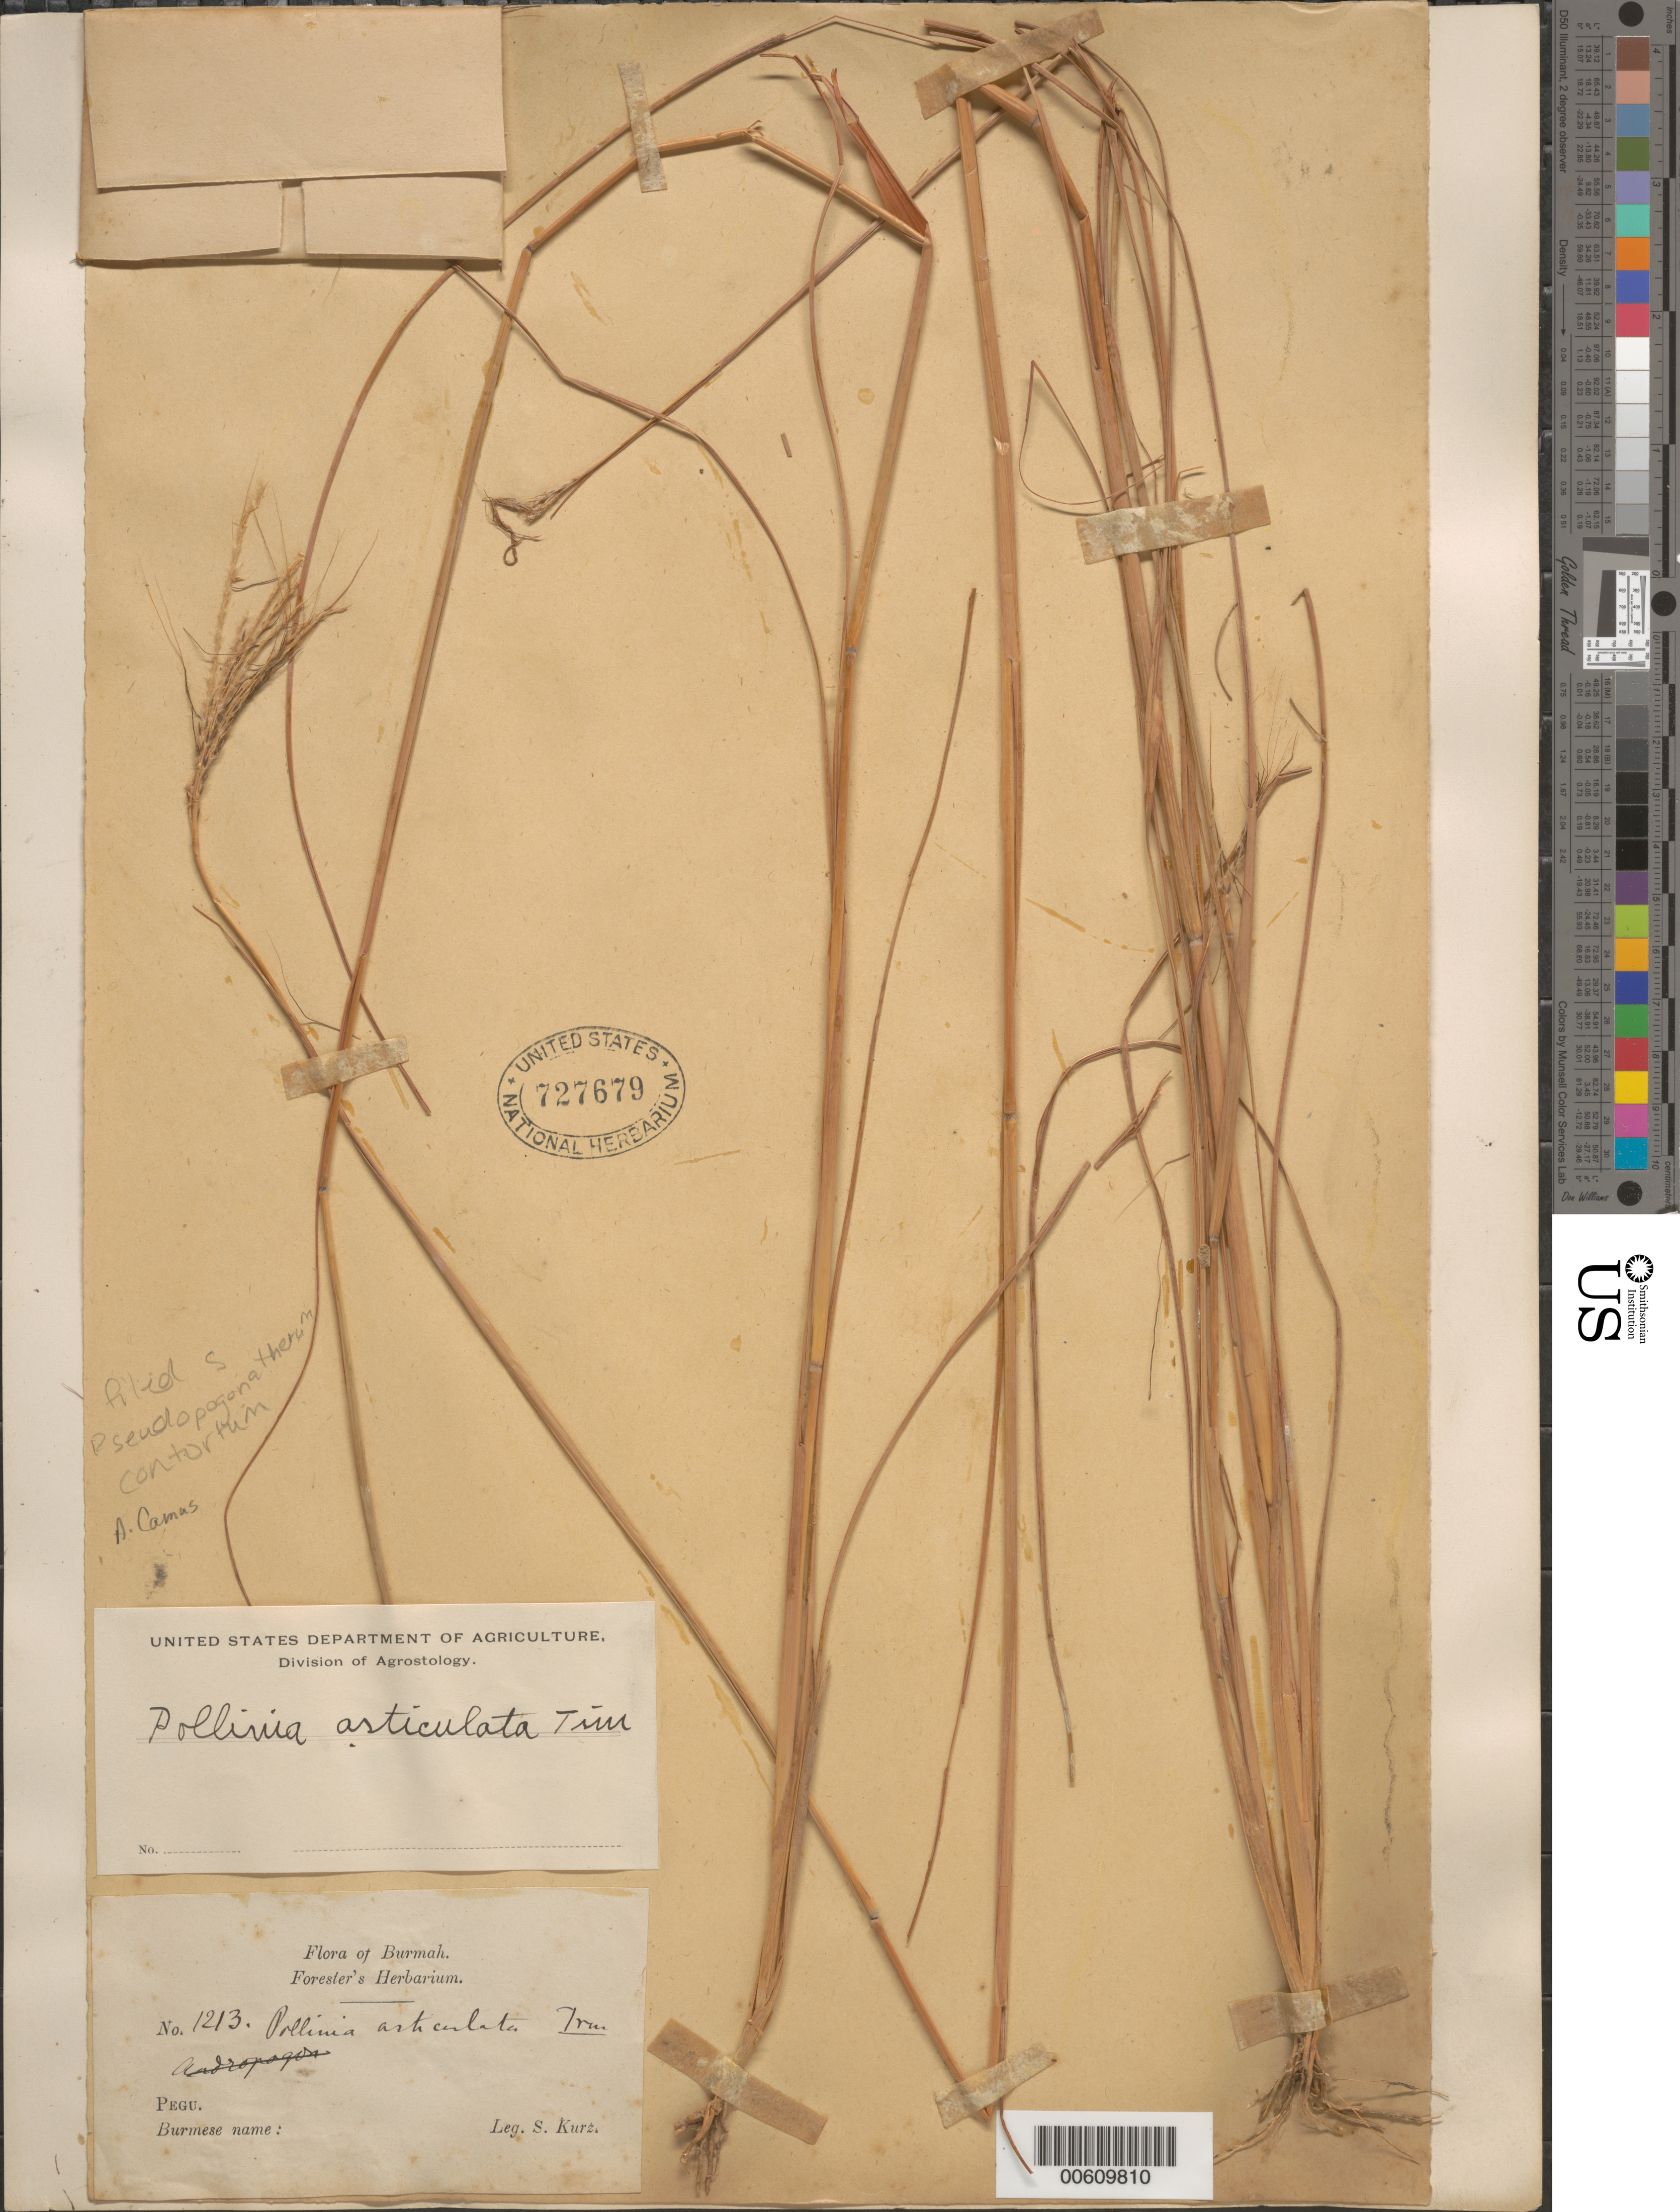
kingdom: Plantae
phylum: Tracheophyta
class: Liliopsida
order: Poales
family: Poaceae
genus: Pseudopogonatherum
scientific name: Pseudopogonatherum contortum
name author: A. Camus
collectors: S. Kurz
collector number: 1213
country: Myanmar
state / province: Bago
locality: Pegu..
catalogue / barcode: US 727679